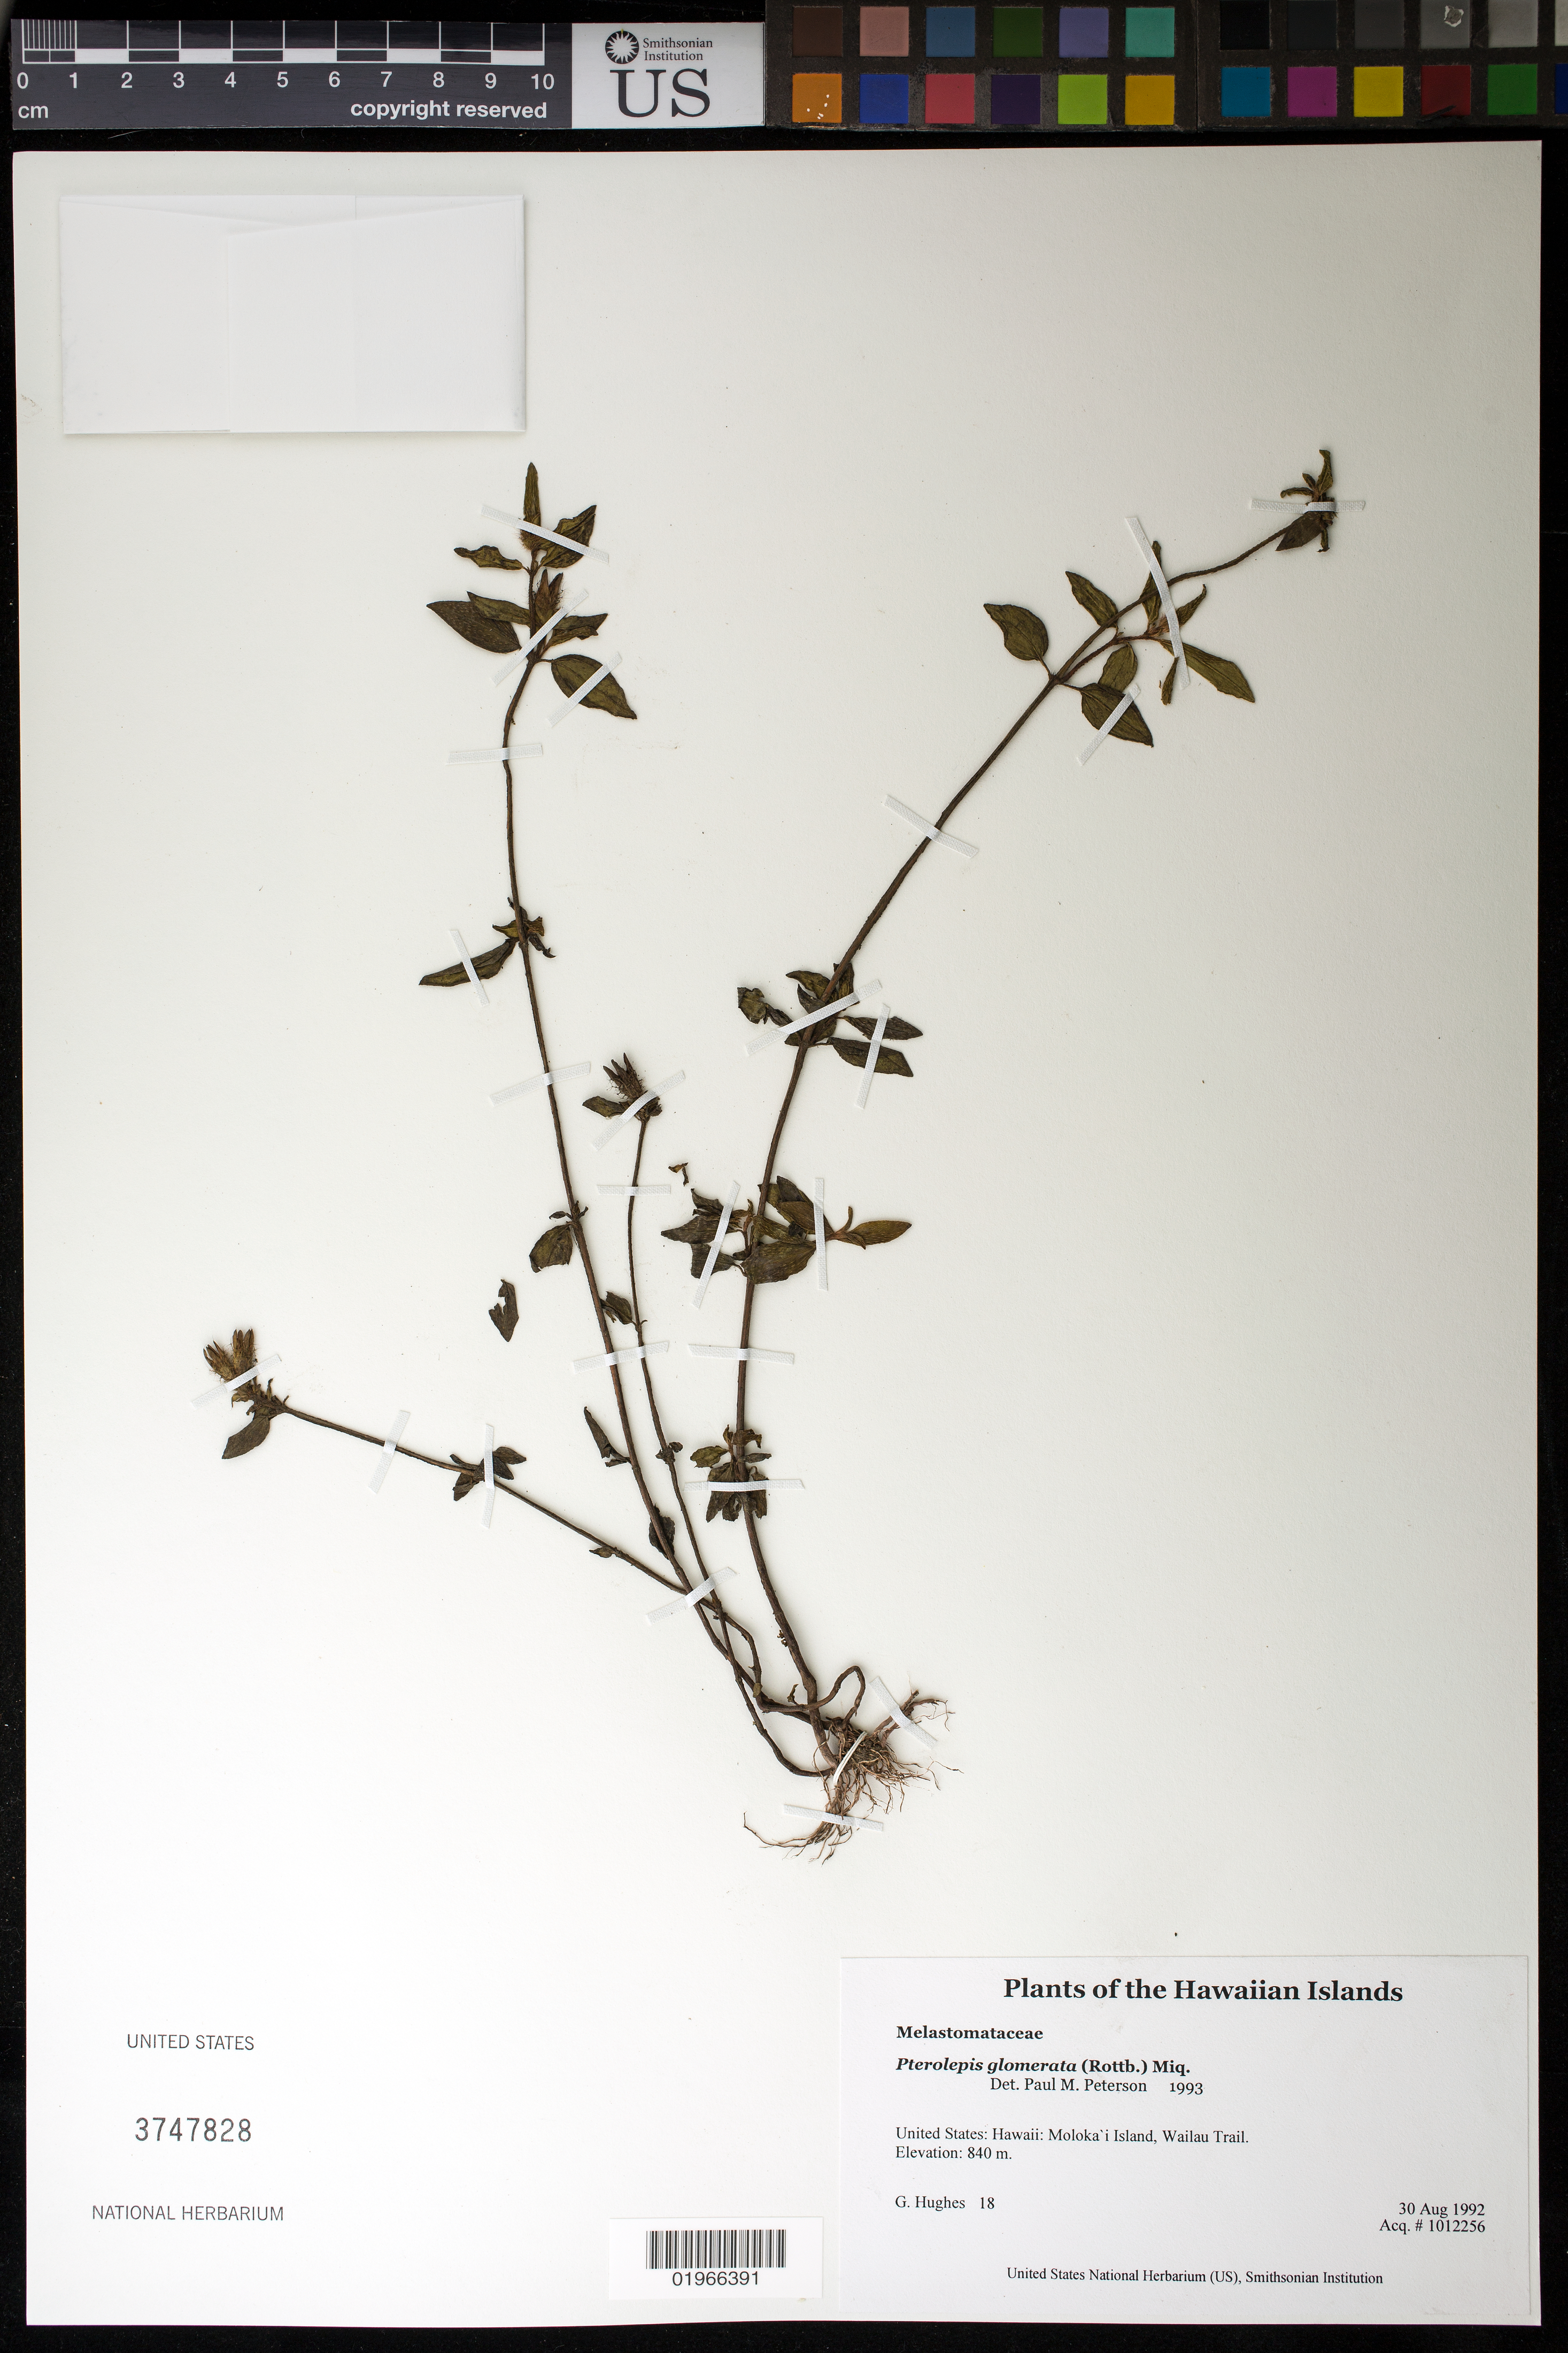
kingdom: Plantae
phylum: Tracheophyta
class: Magnoliopsida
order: Myrtales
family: Melastomataceae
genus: Pterolepis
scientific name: Pterolepis glomerata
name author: (Rottb.) Miq.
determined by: Peterson, Paul M., (BOT), Smithsonian Institution - National Museum of Natural History (UNITED STATES)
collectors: G. Hughes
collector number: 18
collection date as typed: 8-30-92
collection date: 1992-08-30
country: United States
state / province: Hawaii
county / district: Maui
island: Moloka'i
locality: Wailau Trail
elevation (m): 840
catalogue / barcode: US 3747828